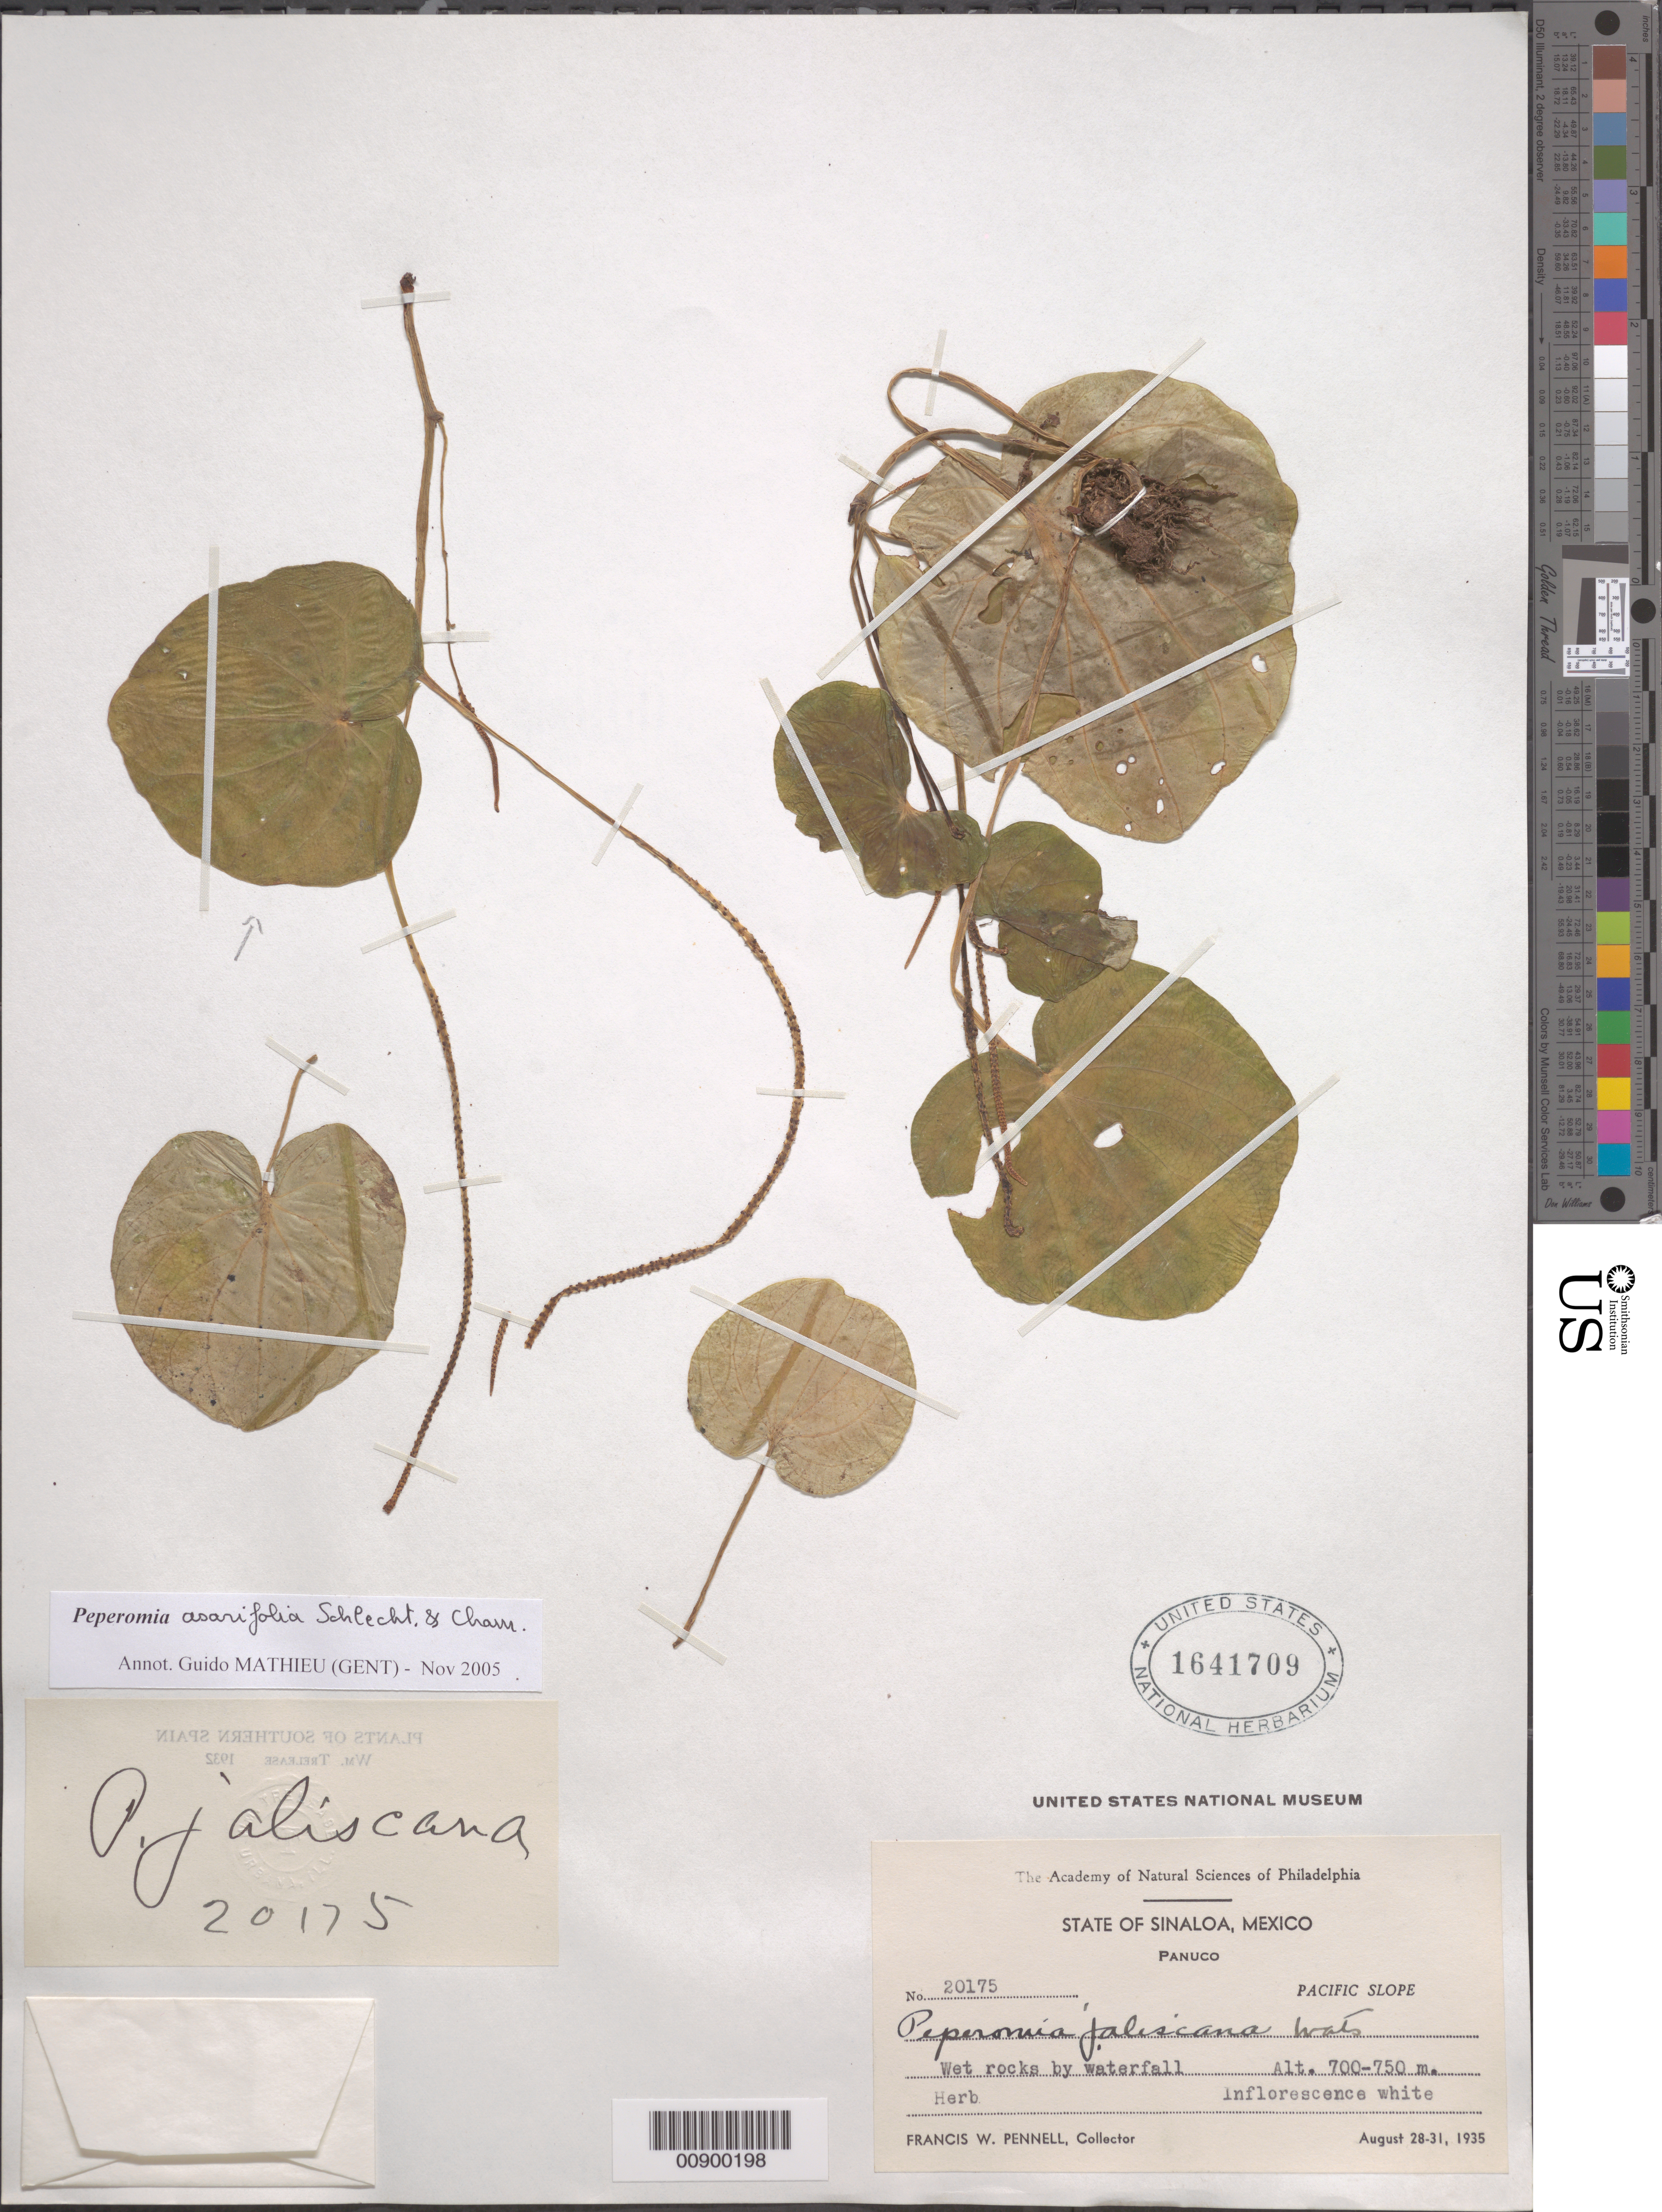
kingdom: Plantae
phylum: Tracheophyta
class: Magnoliopsida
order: Piperales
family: Piperaceae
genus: Peperomia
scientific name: Peperomia asarifolia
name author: Schltdl. & Cham.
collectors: F. W. Pennell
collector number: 20175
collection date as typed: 28 Aug 1935 to 31 Aug 1935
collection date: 1935-08-28/1935-08-31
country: Mexico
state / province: Sinaloa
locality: Panuco, Sinaloa. Pacific Slope.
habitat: Wet rocks by waterfall.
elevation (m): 750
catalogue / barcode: US 1641709